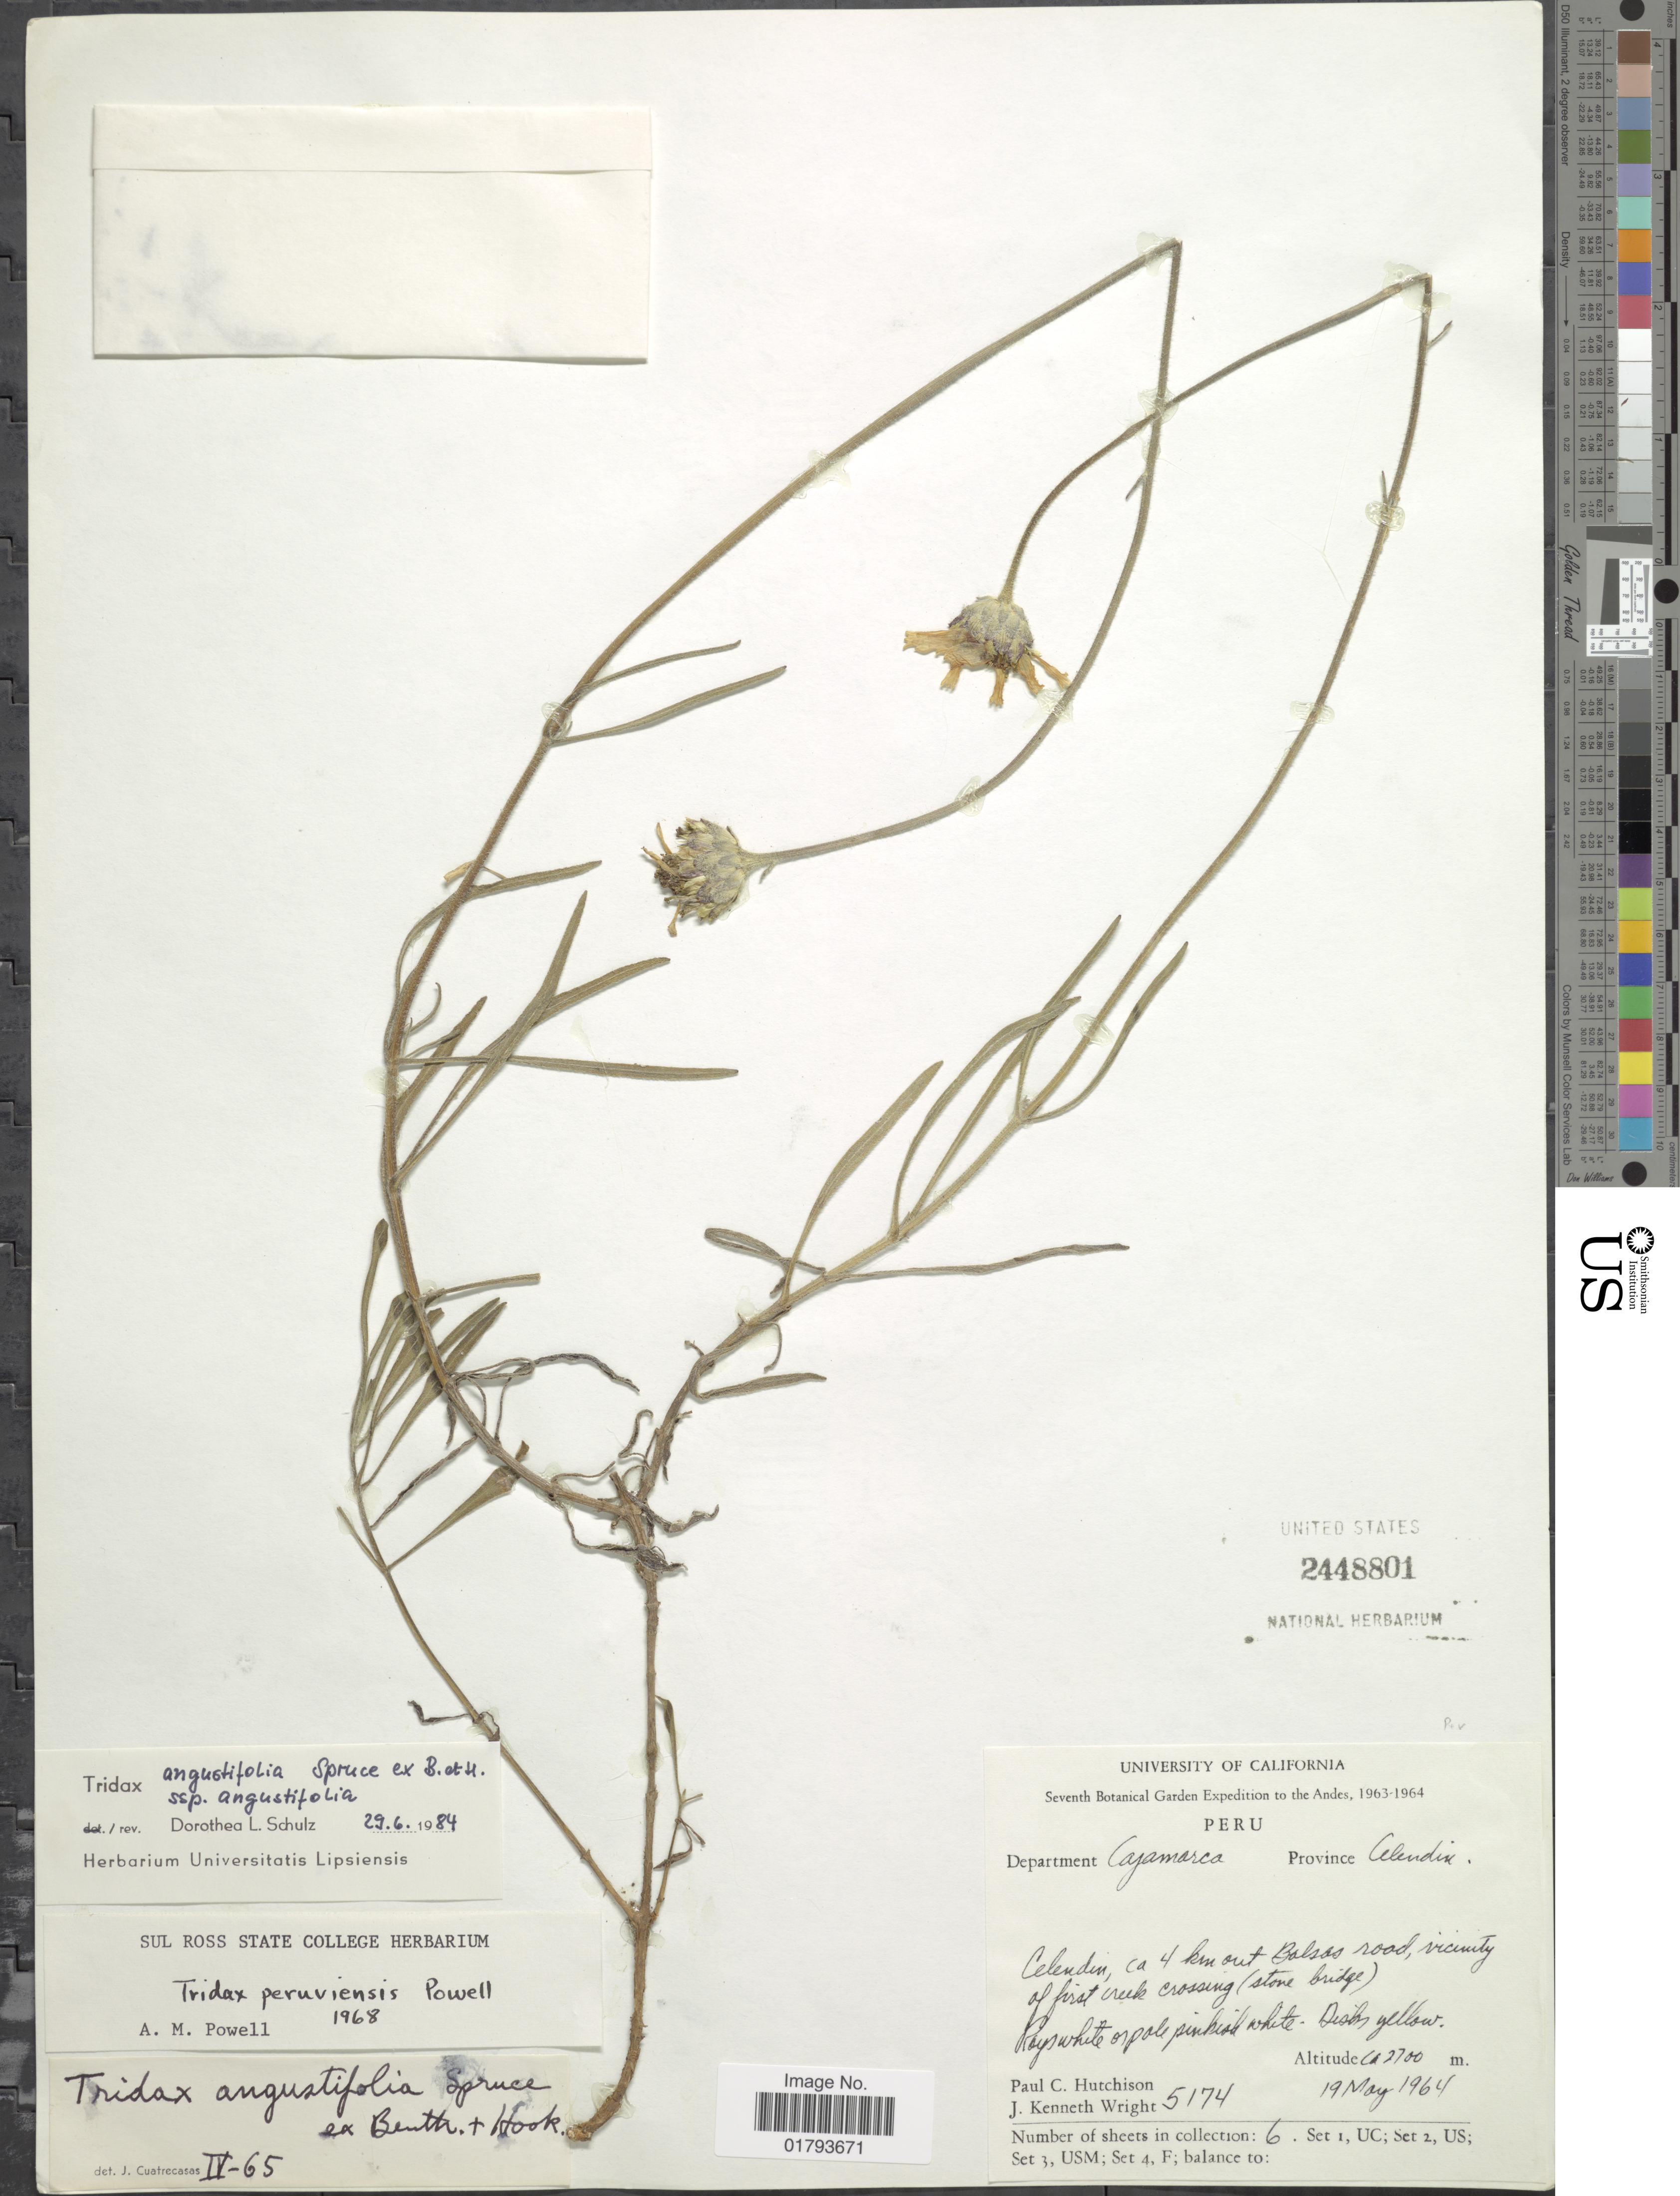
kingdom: Plantae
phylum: Tracheophyta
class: Magnoliopsida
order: Asterales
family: Asteraceae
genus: Tridax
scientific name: Tridax angustifolia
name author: Spruce ex Benth. & Hook. f.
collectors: P. C. Hutchison & J. K. Wright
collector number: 5174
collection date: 1964-05-19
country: Peru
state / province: Cajamarca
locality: Province Celendin, Celendin, ca 4 km out Balsas road, vicinity of first creek crossing (stone bridge)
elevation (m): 2700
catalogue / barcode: US 2448801